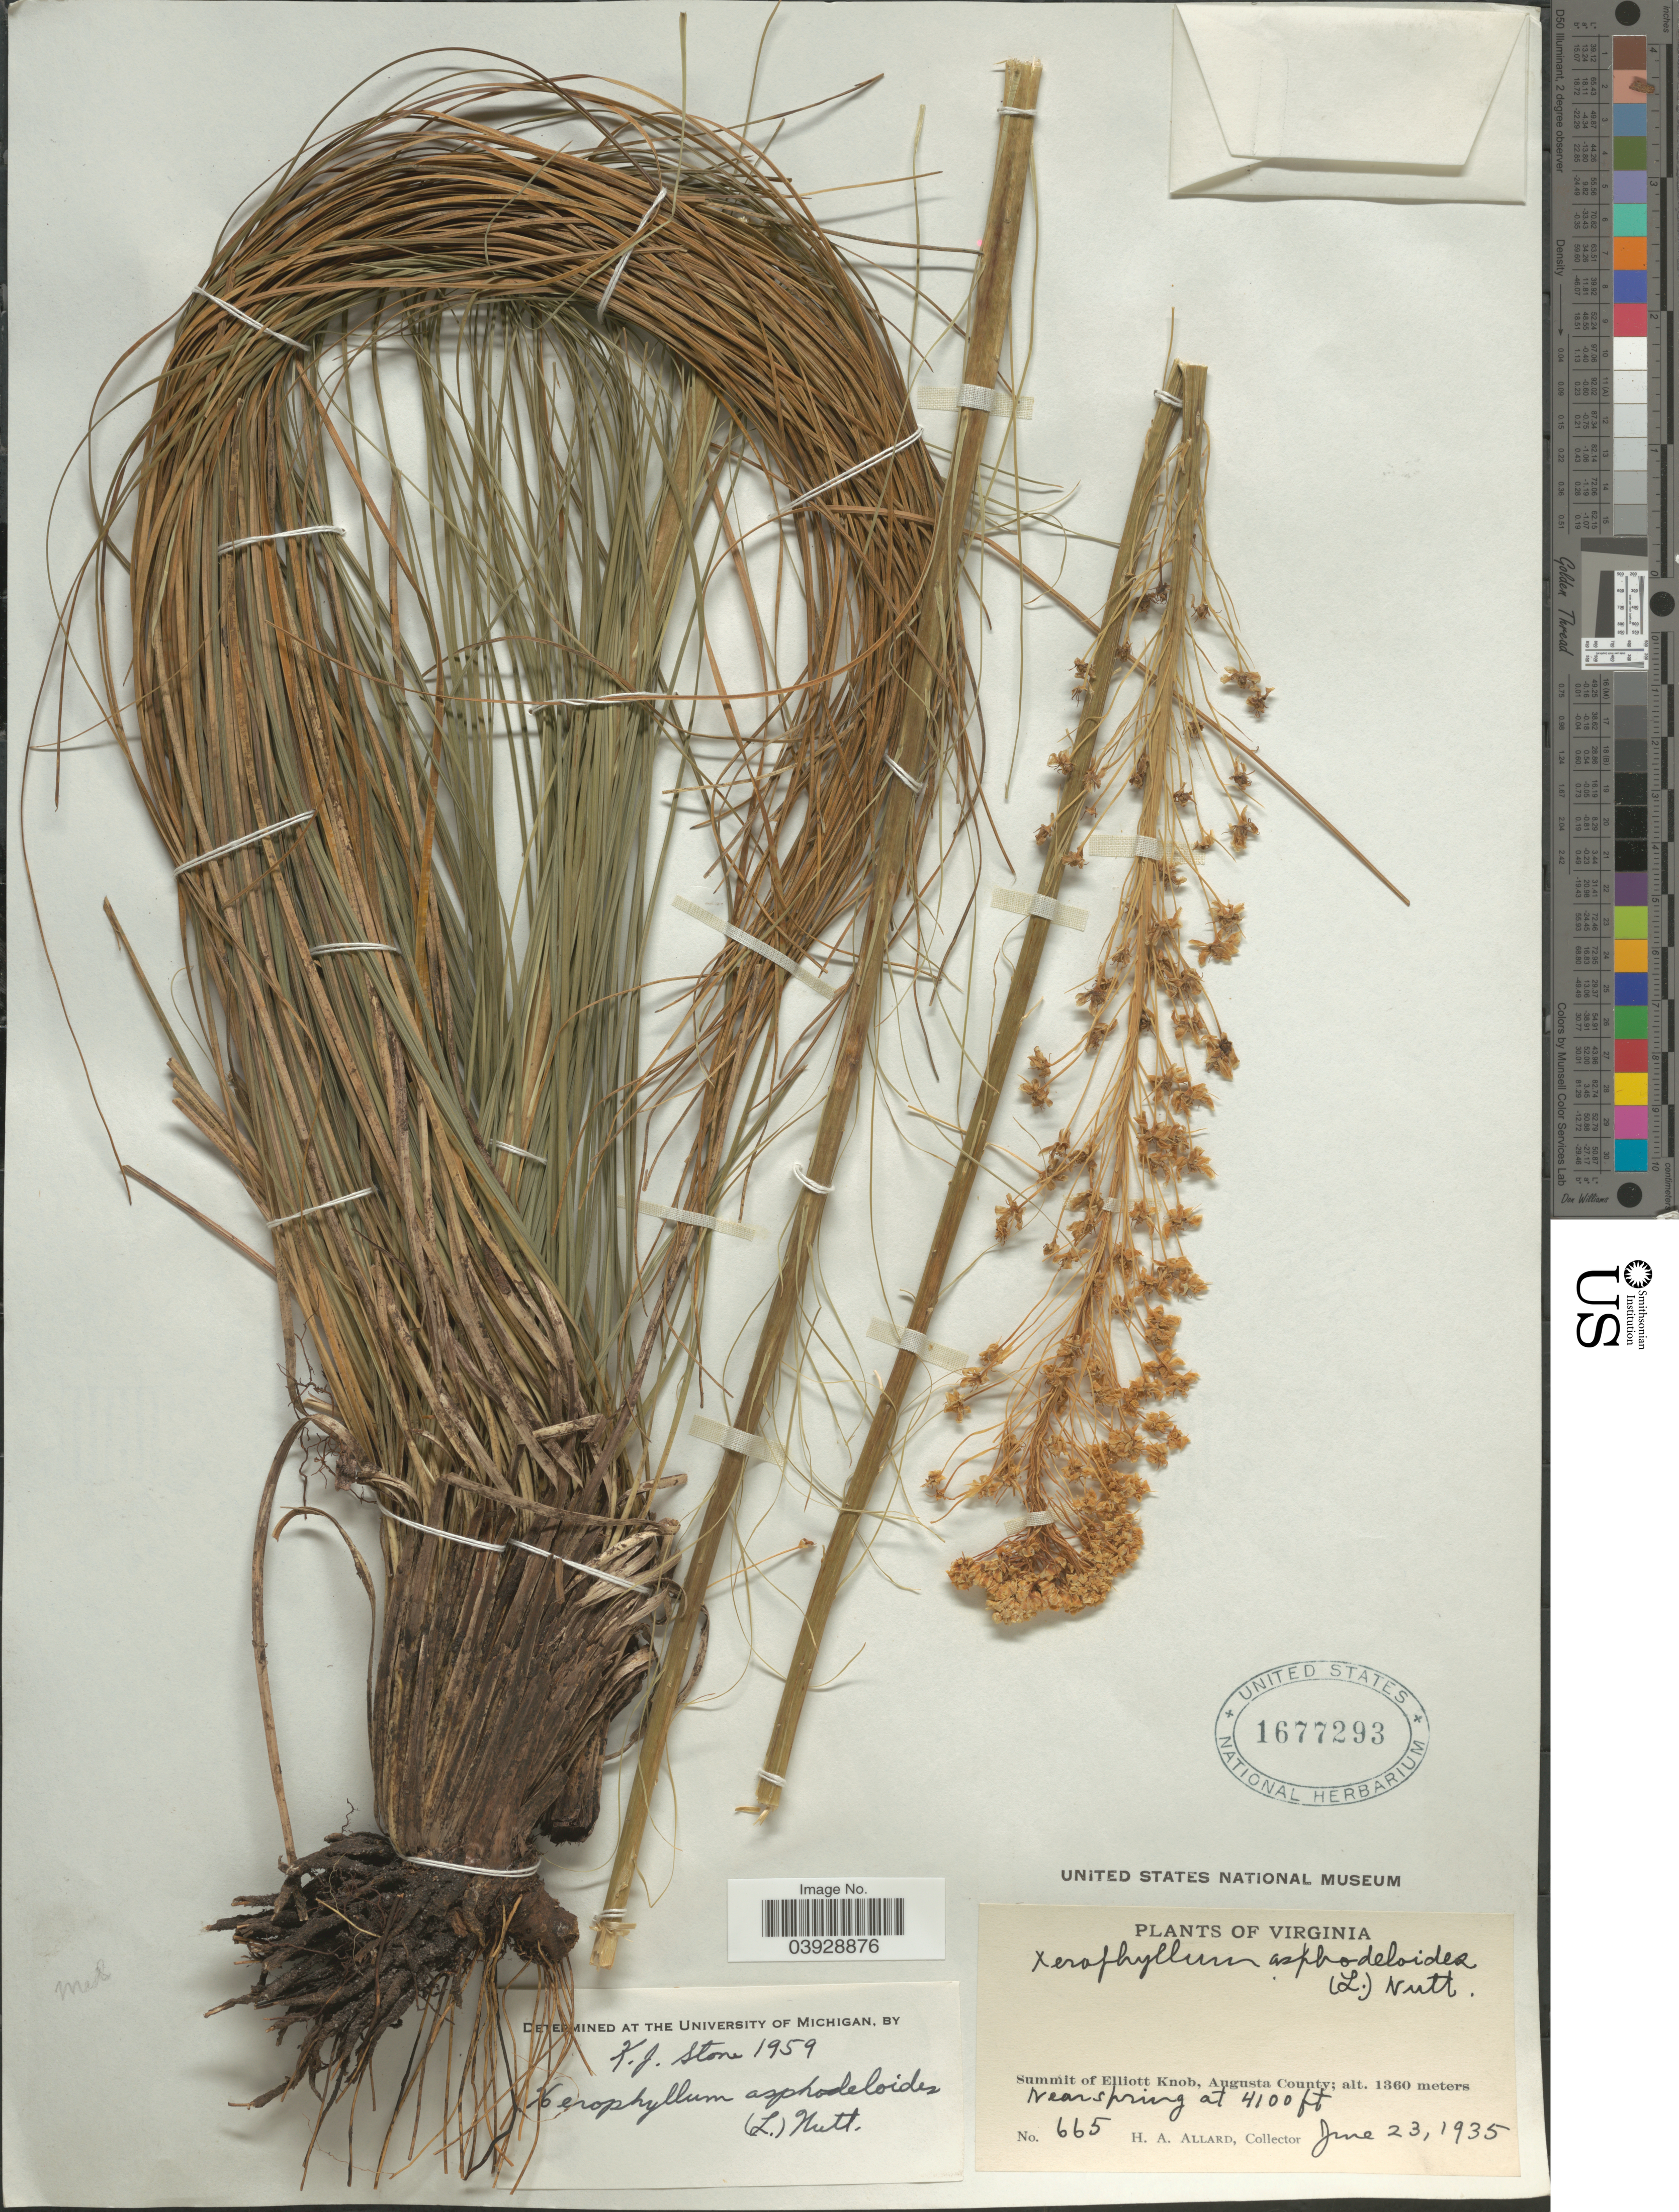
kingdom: Plantae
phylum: Tracheophyta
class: Liliopsida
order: Liliales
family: Melanthiaceae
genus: Xerophyllum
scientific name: Xerophyllum asphodeloides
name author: (L.) Nutt.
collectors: H. A. Allard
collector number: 665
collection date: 1935-06-23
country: United States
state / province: Virginia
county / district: Augusta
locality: Summit of Elliott Knob, Augusta County.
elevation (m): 1360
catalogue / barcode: US 1677293